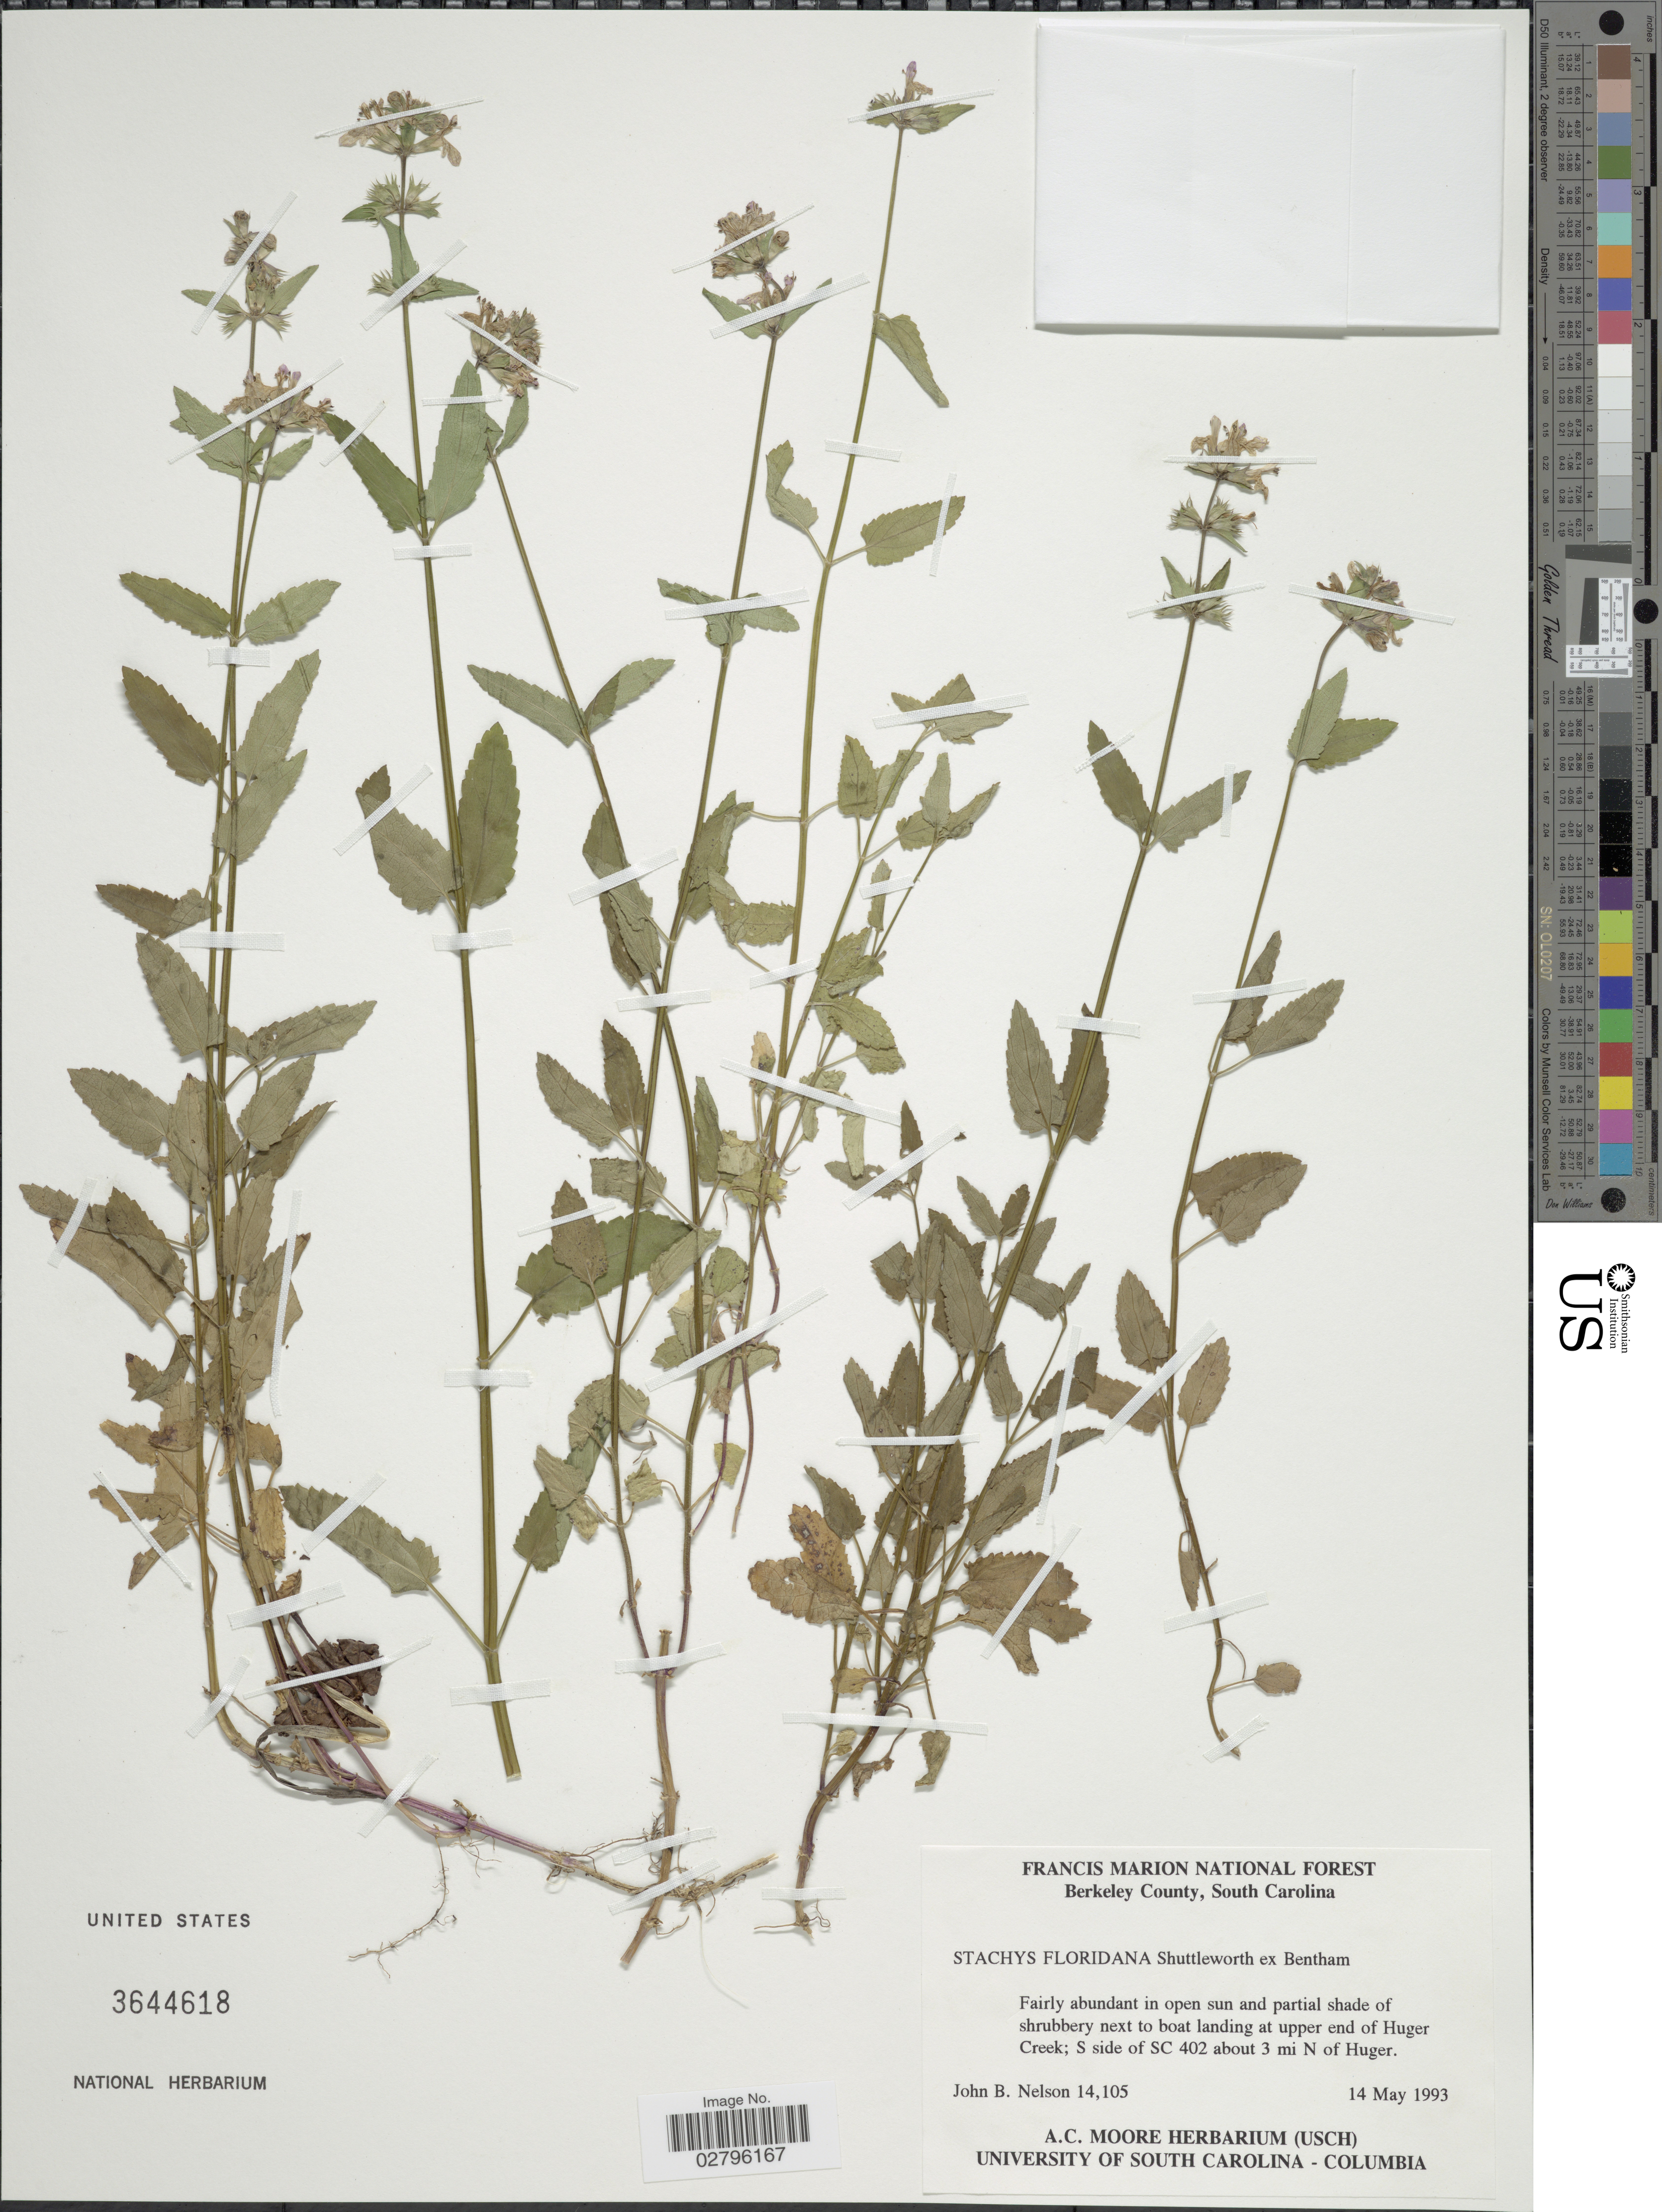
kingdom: Plantae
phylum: Tracheophyta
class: Magnoliopsida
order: Lamiales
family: Lamiaceae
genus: Stachys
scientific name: Stachys floridana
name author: Shuttlew. ex Benth.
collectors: J. B. Nelson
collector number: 14105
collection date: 1993-05-14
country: United States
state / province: South Carolina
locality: Francis Marion National Forest. Berkeley County. Fairly abundant in open sun and partial shade of shrubbery next to boat landing at upper end of Huger Creek; S side of SC 402 about 3 mi N of Huger.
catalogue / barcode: US 3644618